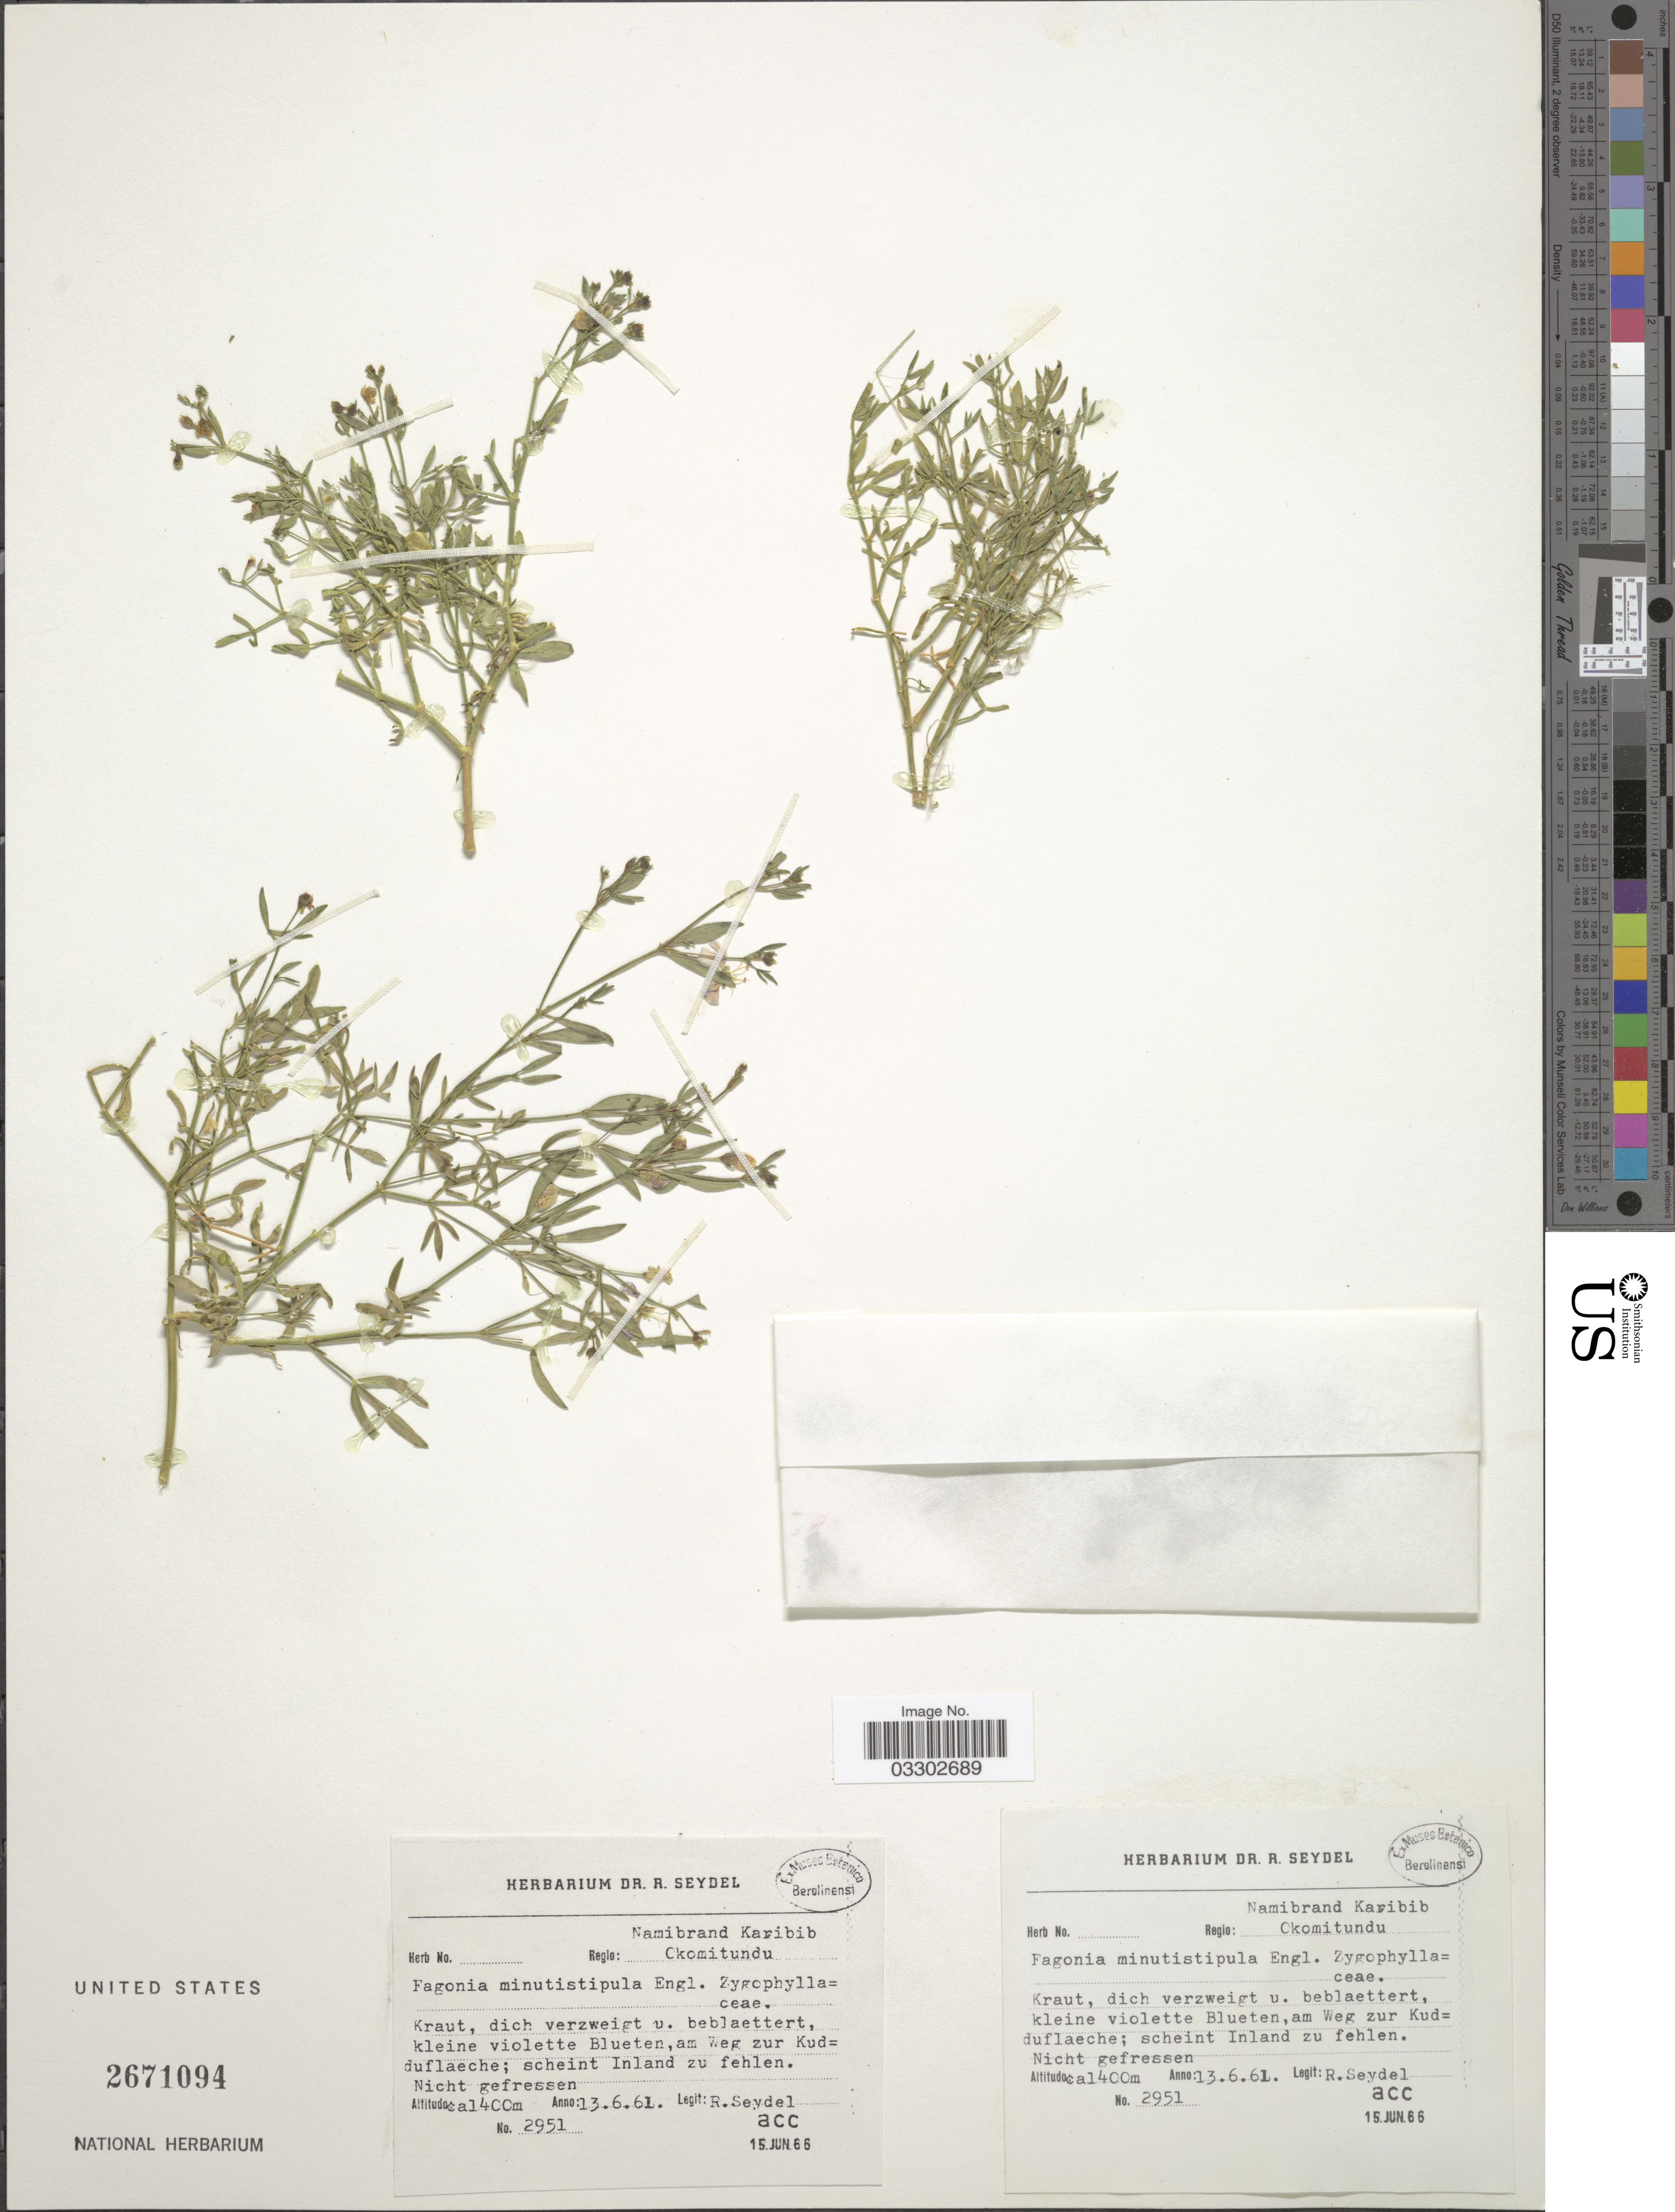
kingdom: Plantae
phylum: Tracheophyta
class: Magnoliopsida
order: Zygophyllales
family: Zygophyllaceae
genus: Fagonia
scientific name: Fagonia minutistipula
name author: Engl.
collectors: R. Seydel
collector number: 2951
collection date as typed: Transcribed d/m/y: 13/6/61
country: Namibia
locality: Regio: Namibrand Karibib Okomitundu.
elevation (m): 1400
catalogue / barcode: US 2671094